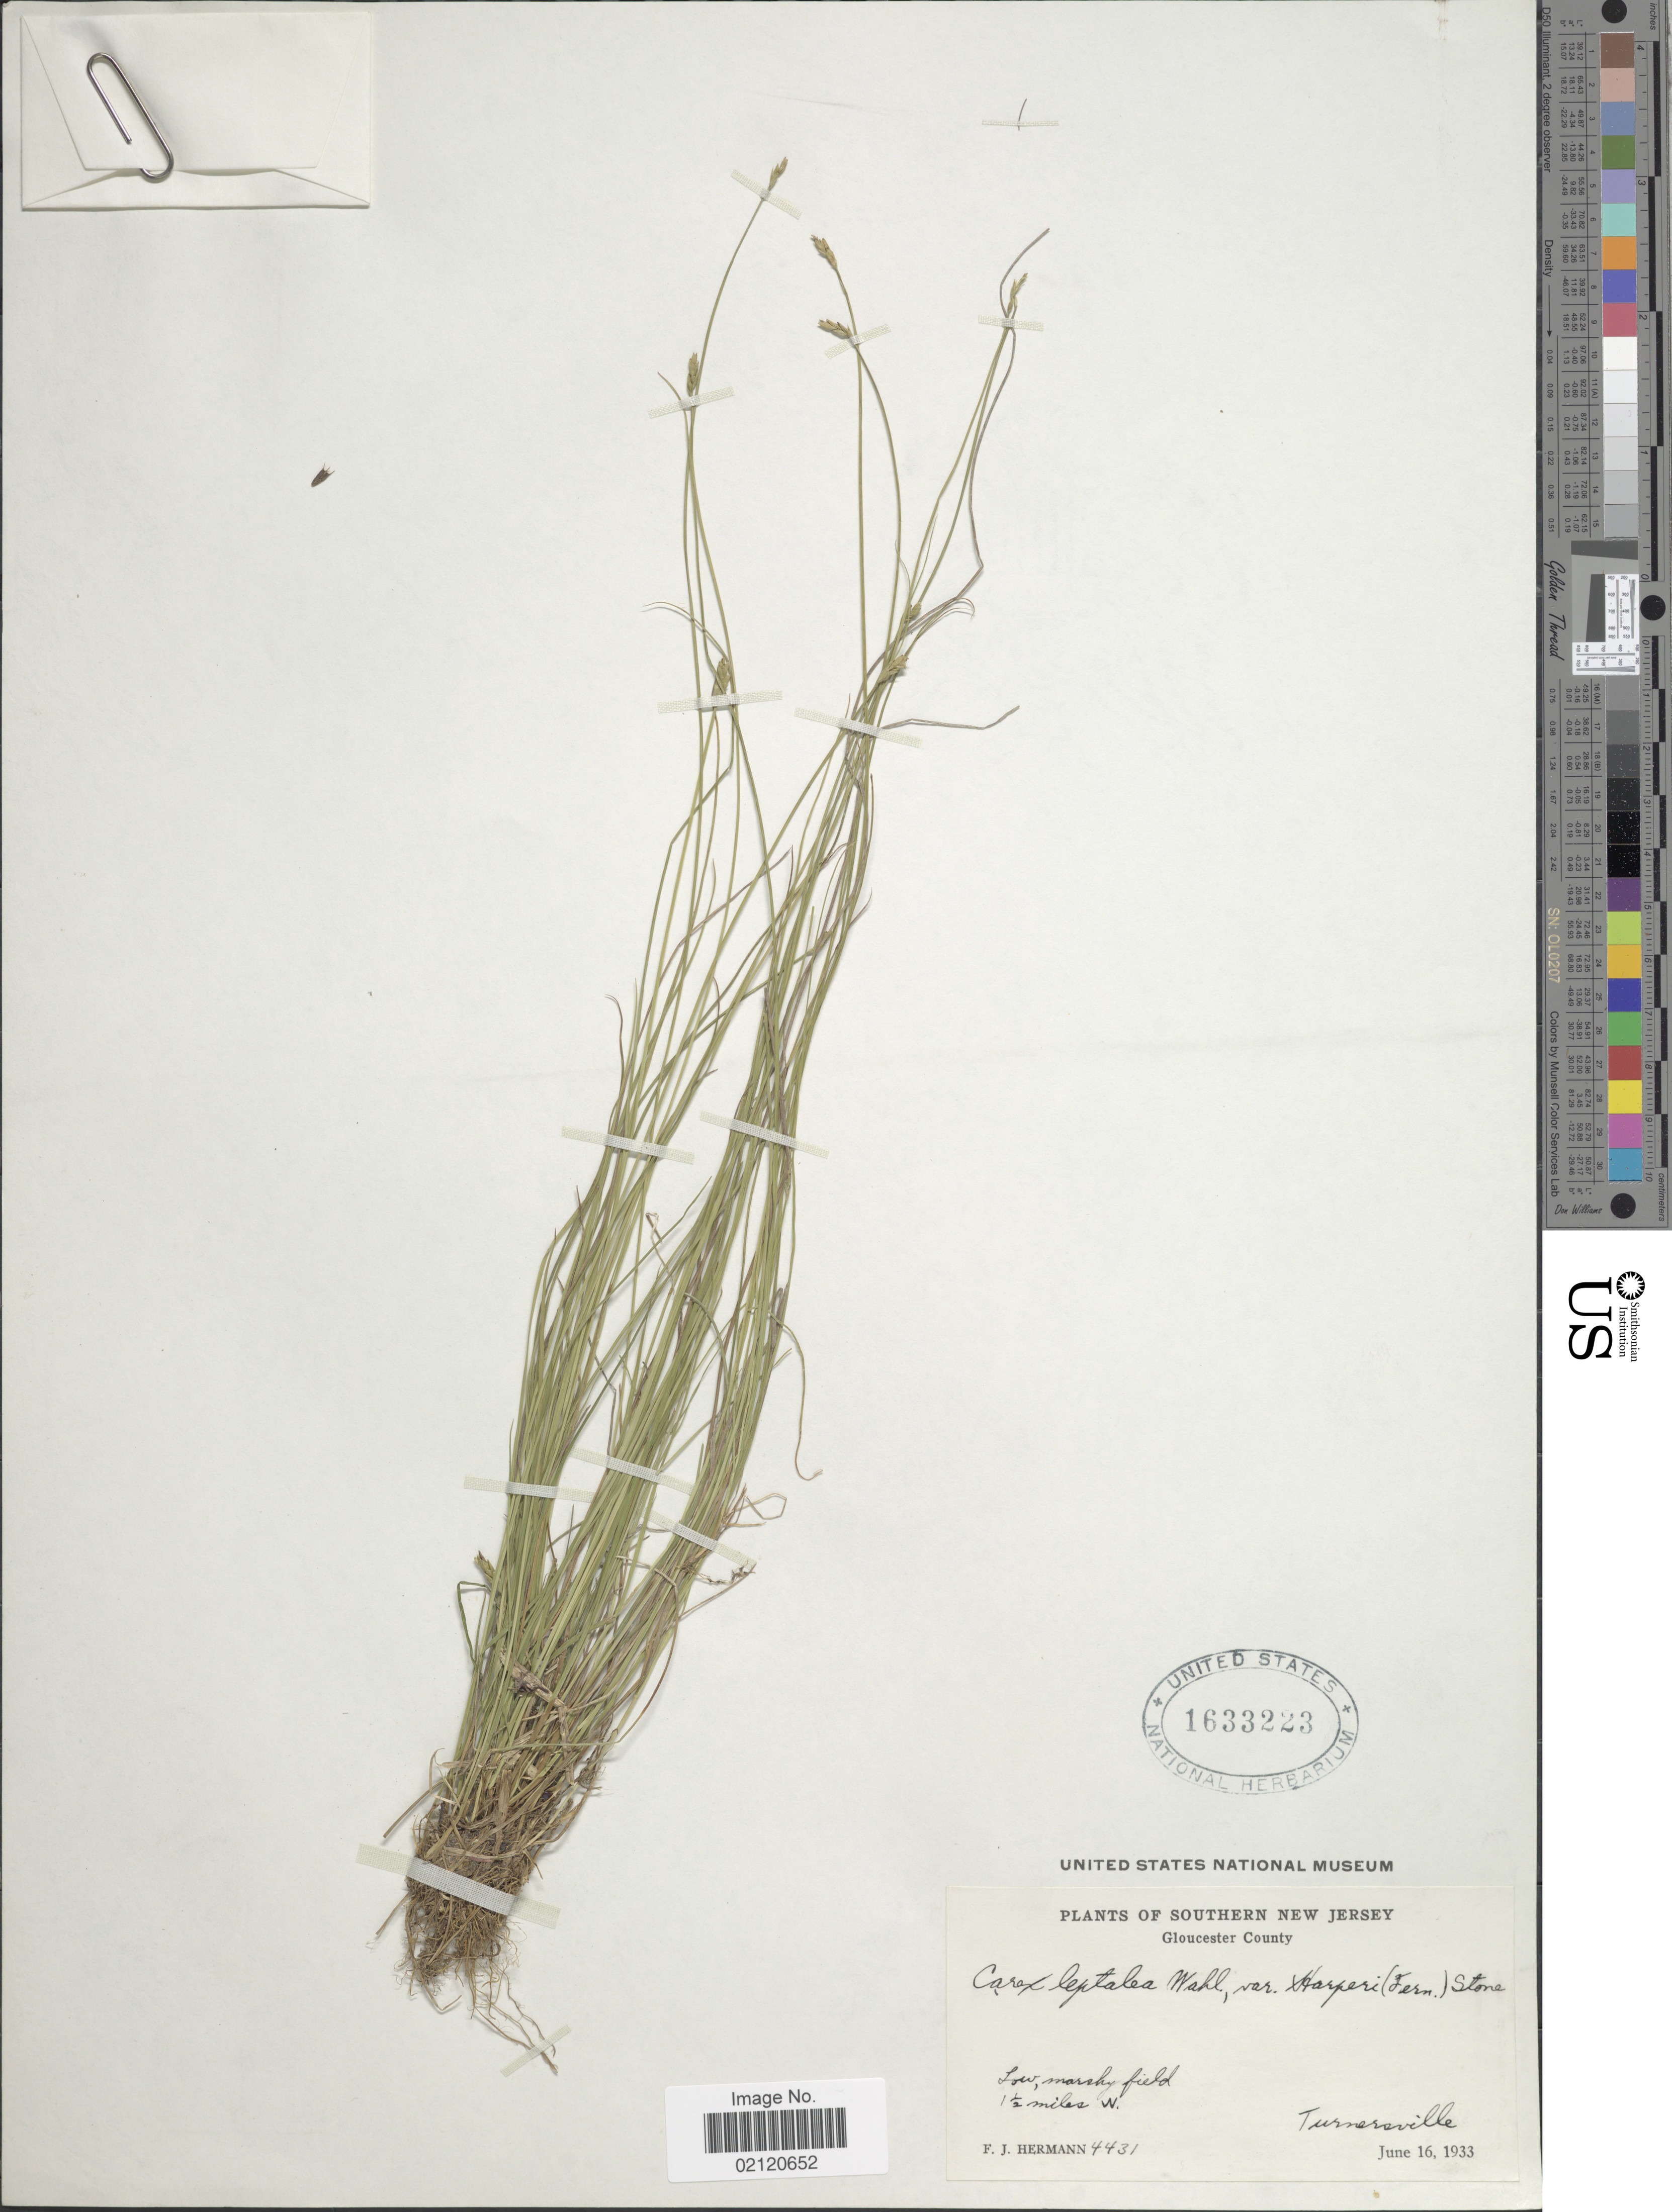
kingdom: Plantae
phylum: Tracheophyta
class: Liliopsida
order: Poales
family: Cyperaceae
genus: Carex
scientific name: Carex leptalea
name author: Wahlenb.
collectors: F. J. Hermann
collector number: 4431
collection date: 1933-06-16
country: United States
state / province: New Jersey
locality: Southern New Jersey, Gloucester Coutny, 1 ½ miles W., Turnersville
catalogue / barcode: US 1633223